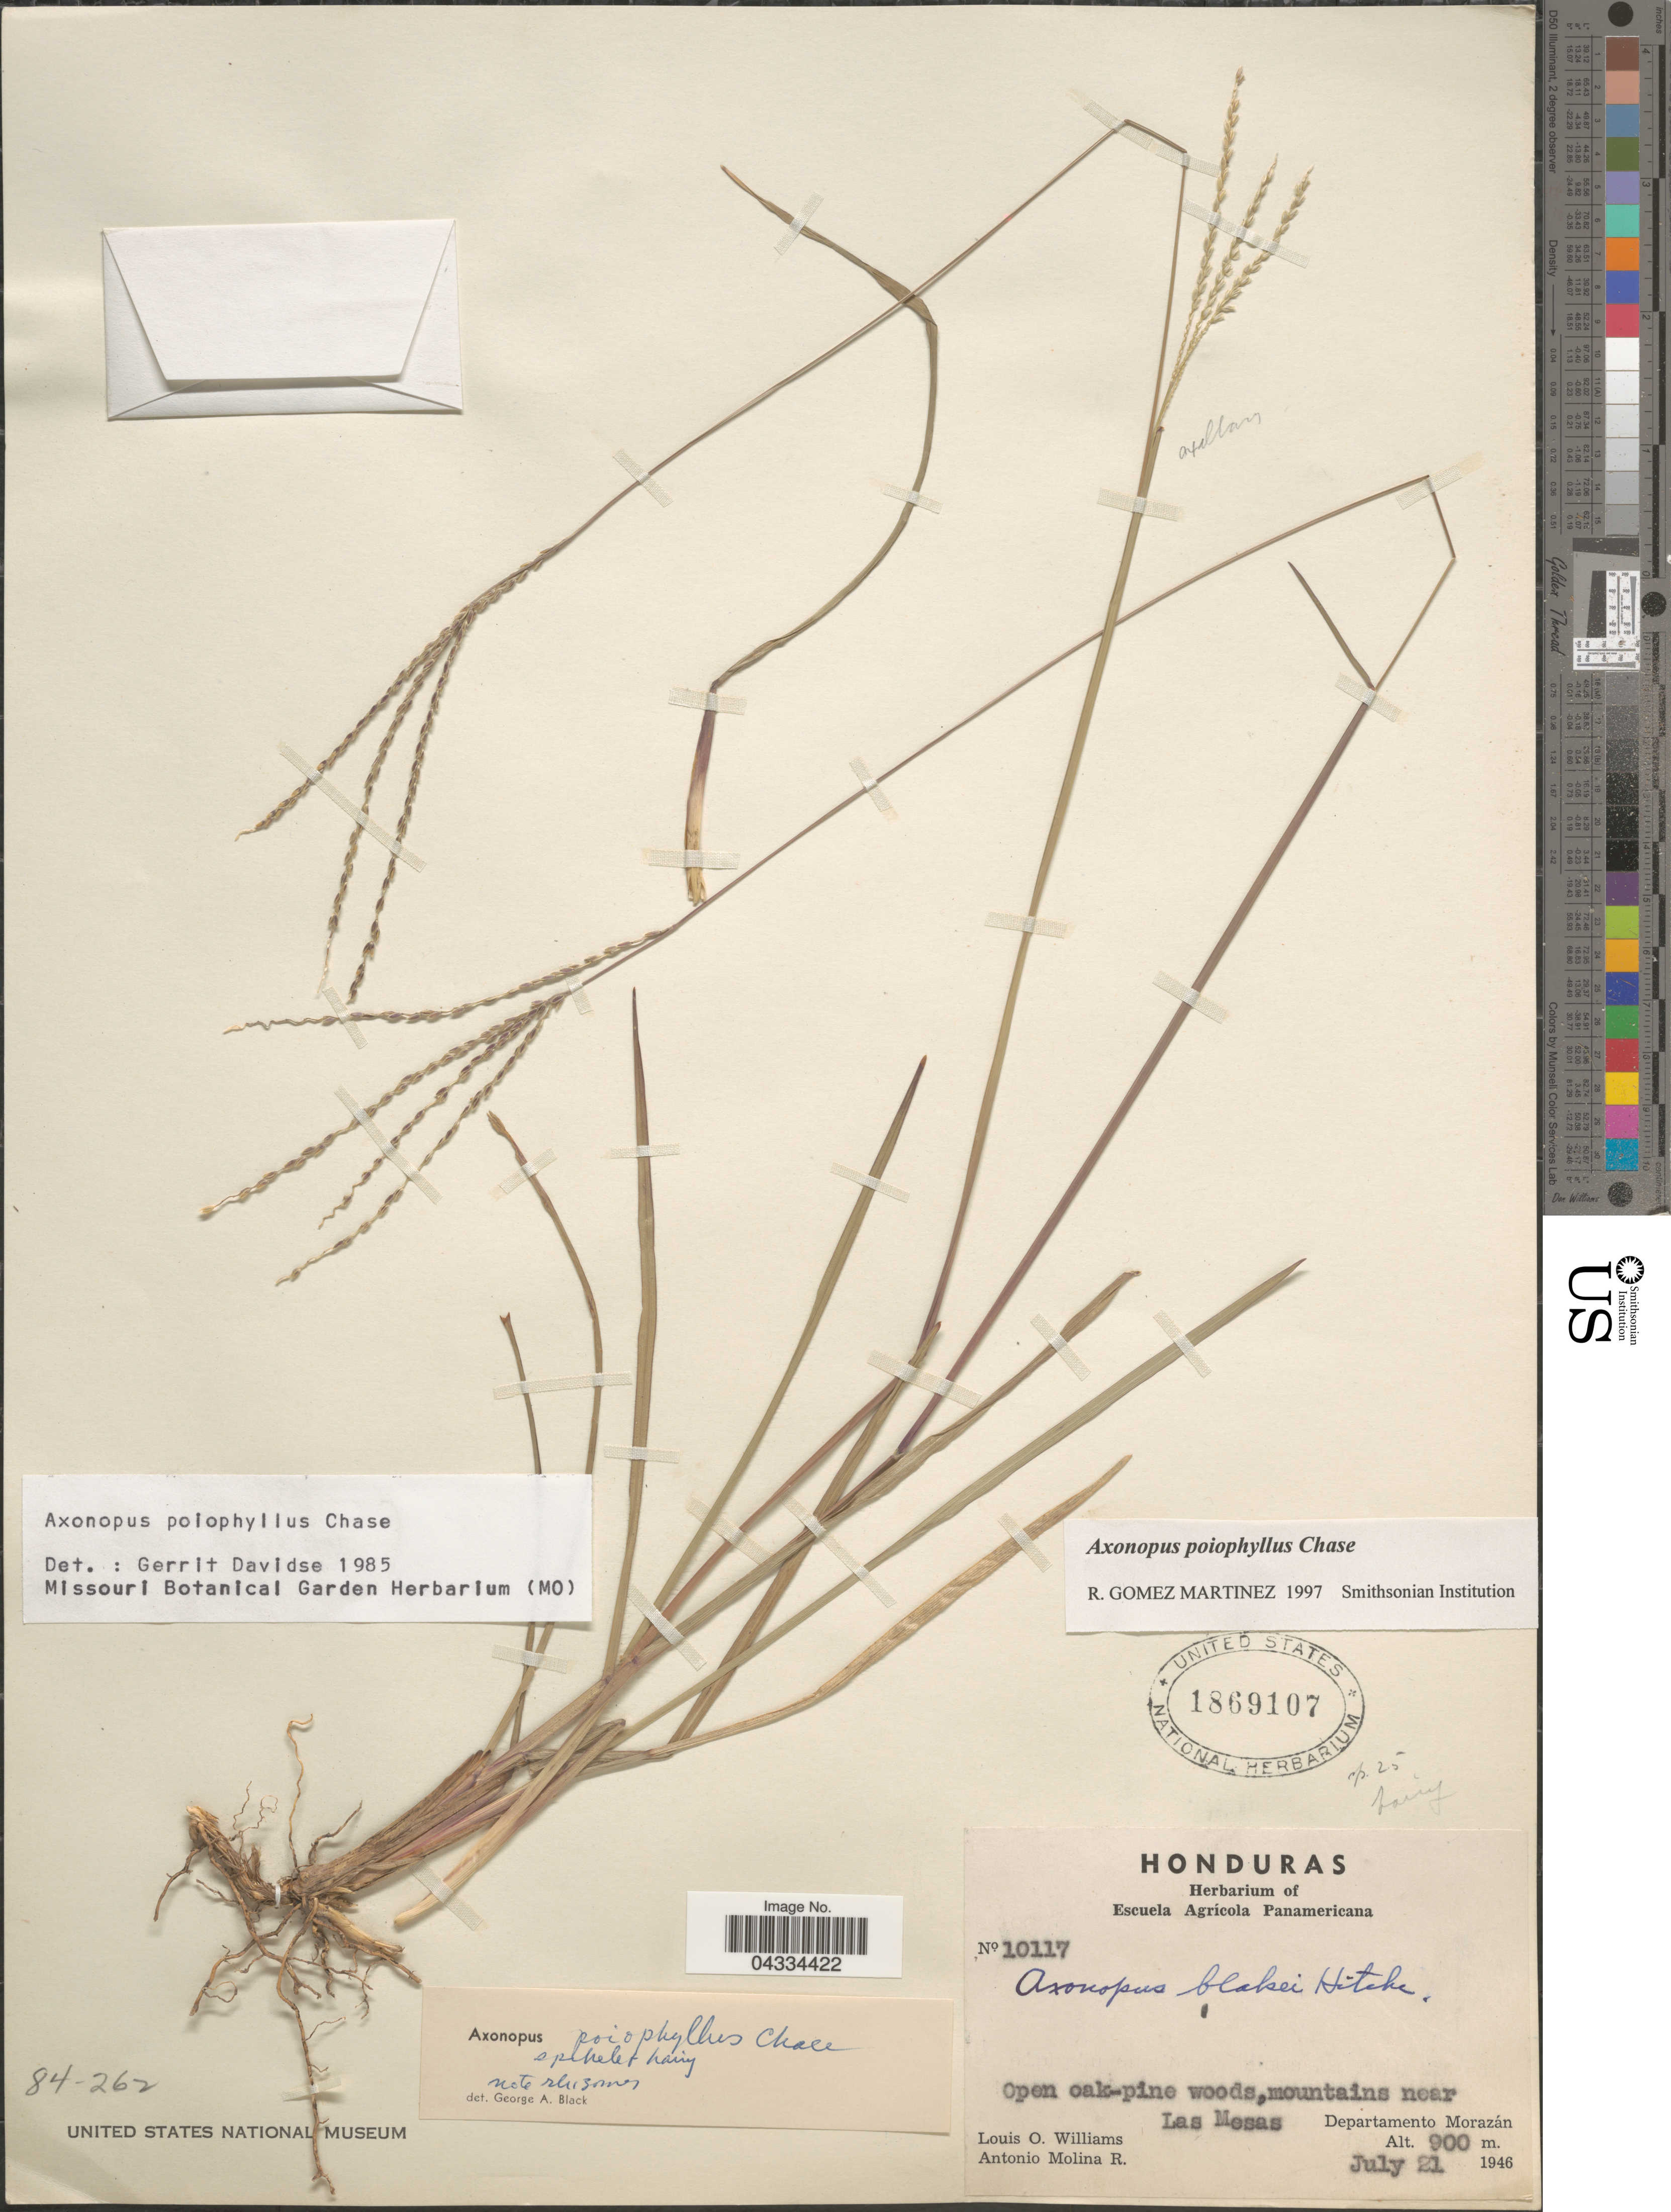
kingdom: Plantae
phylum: Tracheophyta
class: Liliopsida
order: Poales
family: Poaceae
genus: Axonopus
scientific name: Axonopus poiophyllus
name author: Chase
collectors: L. O. Williams & A. Molina R.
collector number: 10117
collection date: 1946-07-21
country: Honduras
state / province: Fco. Morazán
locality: Open oak-pine woods, mountains near Las Mesas, Departamento Morazán.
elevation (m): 900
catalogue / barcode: US 1869107